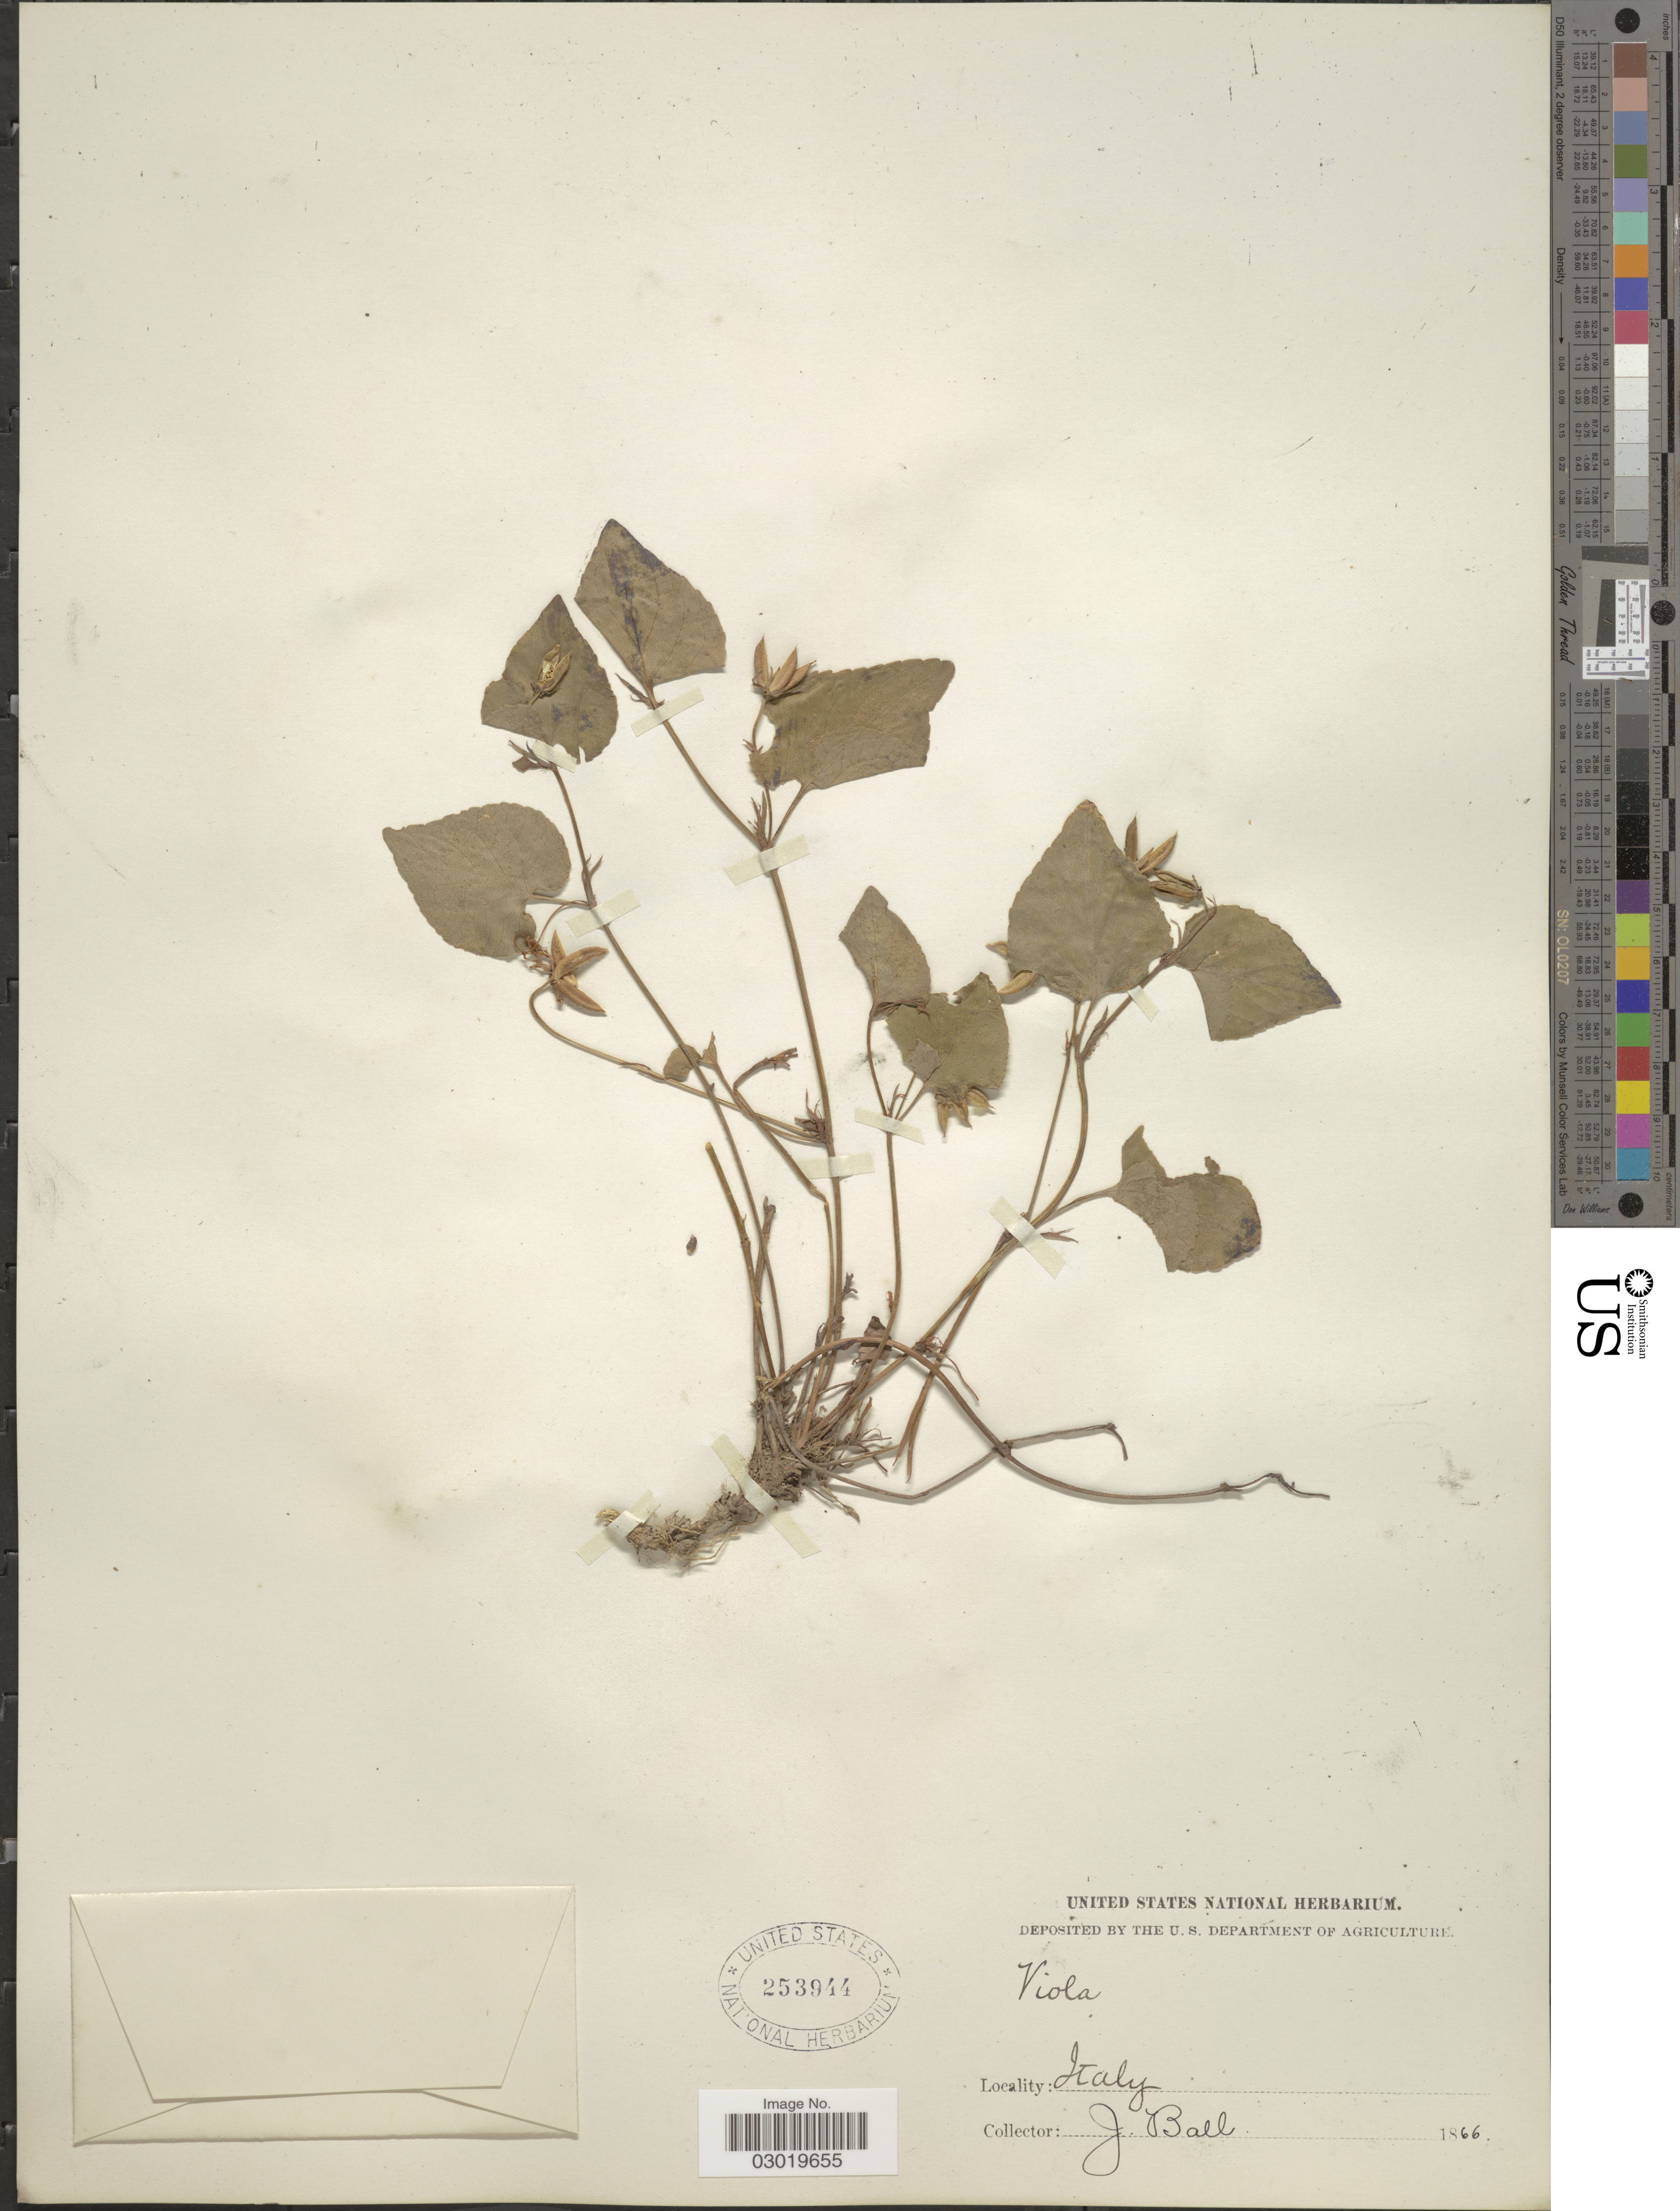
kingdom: Plantae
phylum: Tracheophyta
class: Magnoliopsida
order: Malpighiales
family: Violaceae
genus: Viola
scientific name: Viola sp.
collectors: J. Ball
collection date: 1866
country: Italy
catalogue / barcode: US 253944